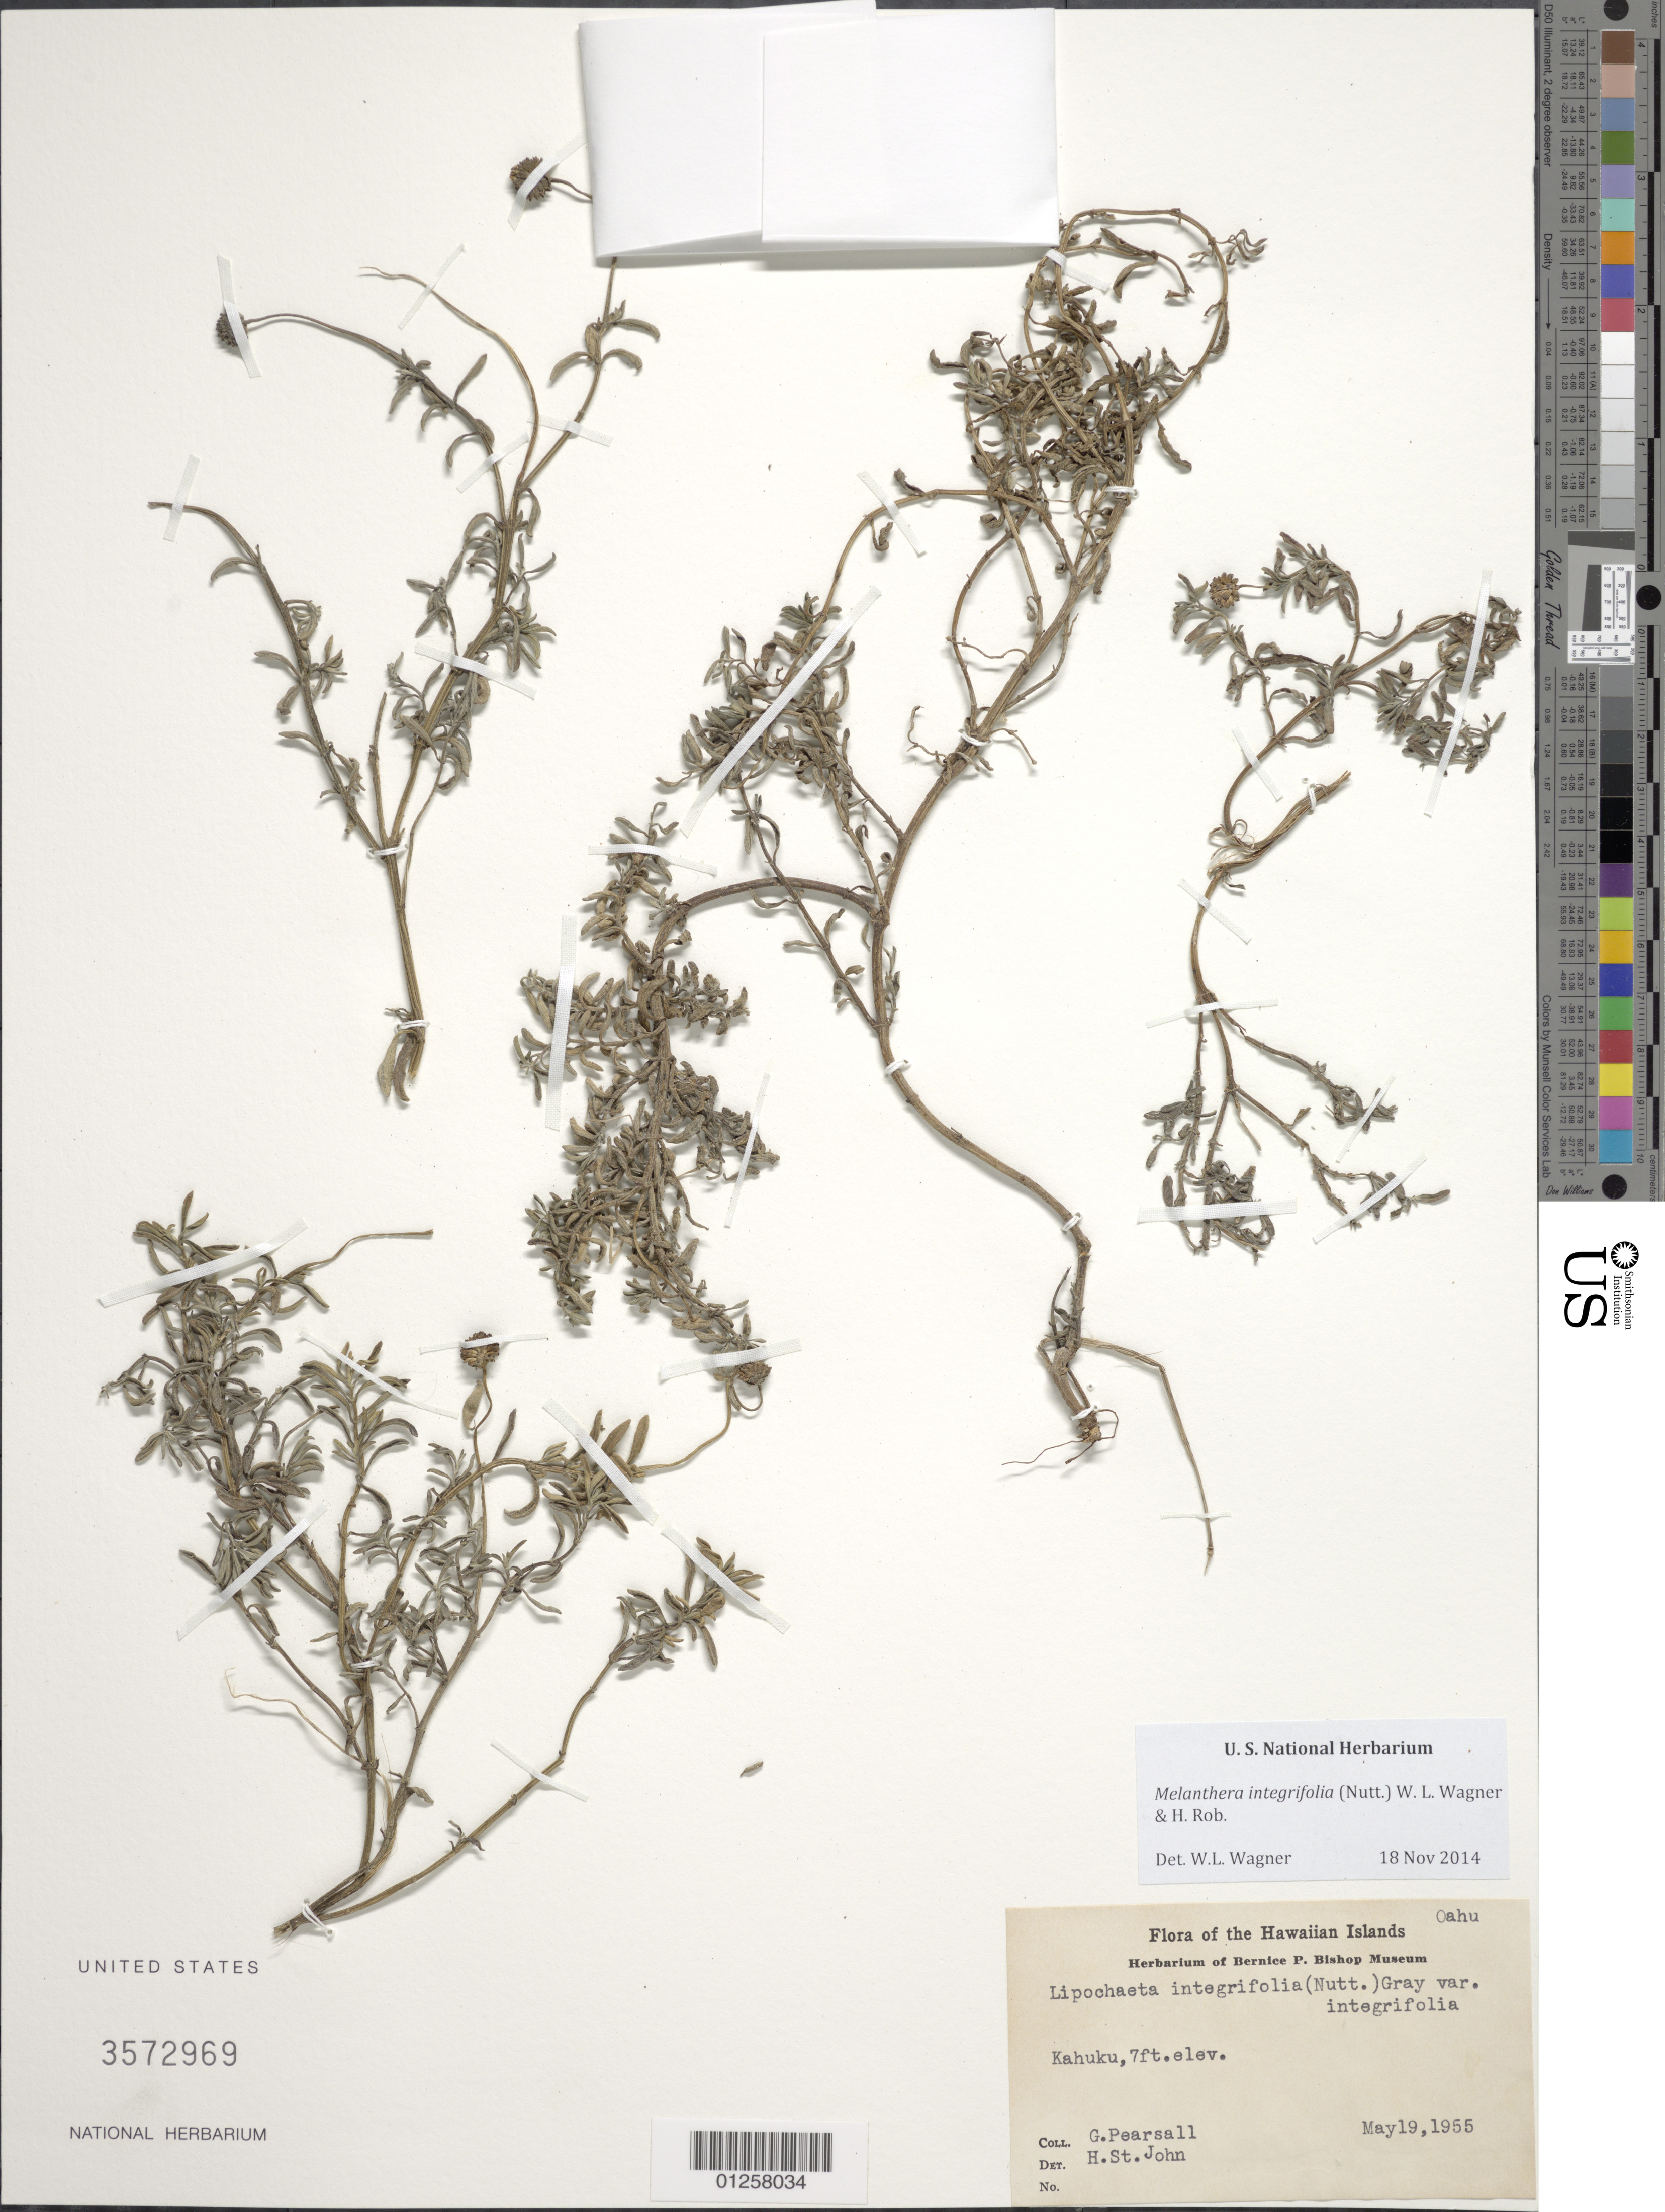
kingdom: Plantae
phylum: Tracheophyta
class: Magnoliopsida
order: Asterales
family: Asteraceae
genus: Wollastonia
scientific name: Wollastonia integrifolia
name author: (Nutt.) Orchard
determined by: Wagner, W. L., (BOT), Smithsonian Institution - National Museum of Natural History (UNITED STATES)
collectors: G. Pearsall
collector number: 3389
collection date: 1955-05-19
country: United States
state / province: Hawaii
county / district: Honolulu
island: Oahu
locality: Kakuku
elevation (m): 2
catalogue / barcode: US 3572969